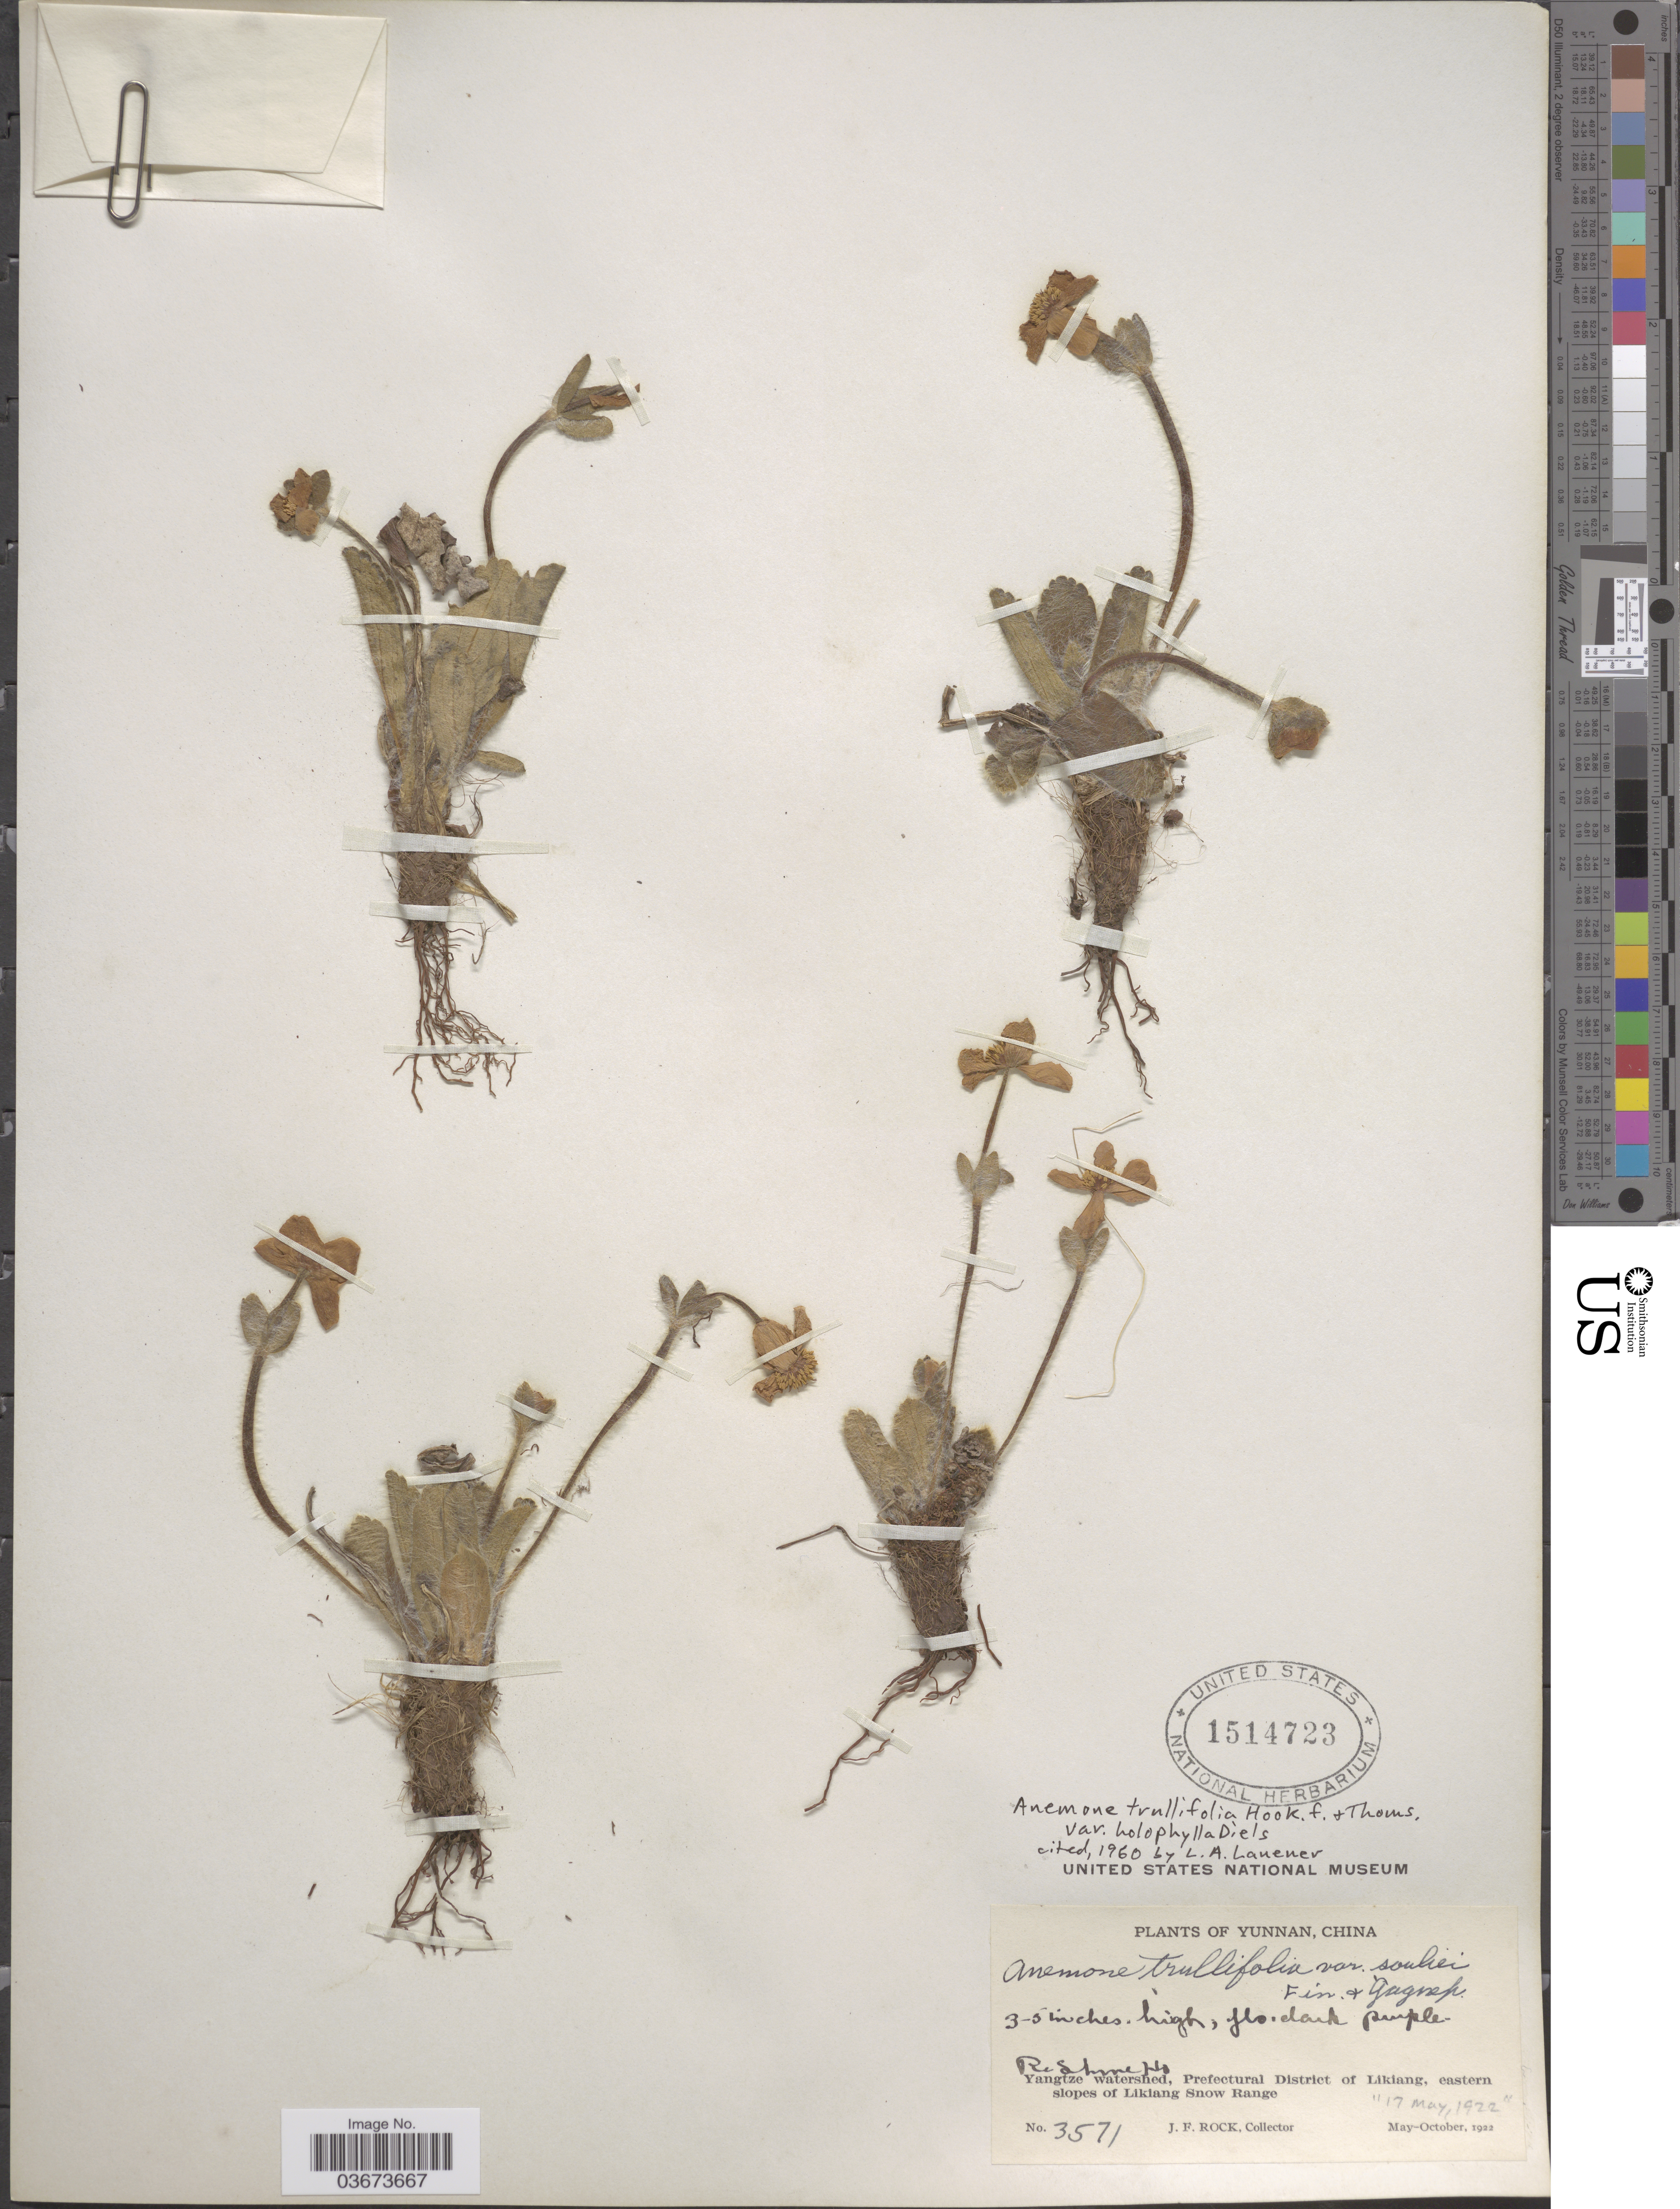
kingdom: Plantae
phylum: Tracheophyta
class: Magnoliopsida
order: Ranunculales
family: Ranunculaceae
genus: Anemone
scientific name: Anemone coelestina var. holophylla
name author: (Diels) Ziman & B.E. Dutton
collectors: J. Rock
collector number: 3571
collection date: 1922-05-17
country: China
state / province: Yunnan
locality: Peshive Ho. Yangtze watershed, Prefectural District of Likiang, eastern slopes of Likiang Snow Range.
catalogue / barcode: US 1514723